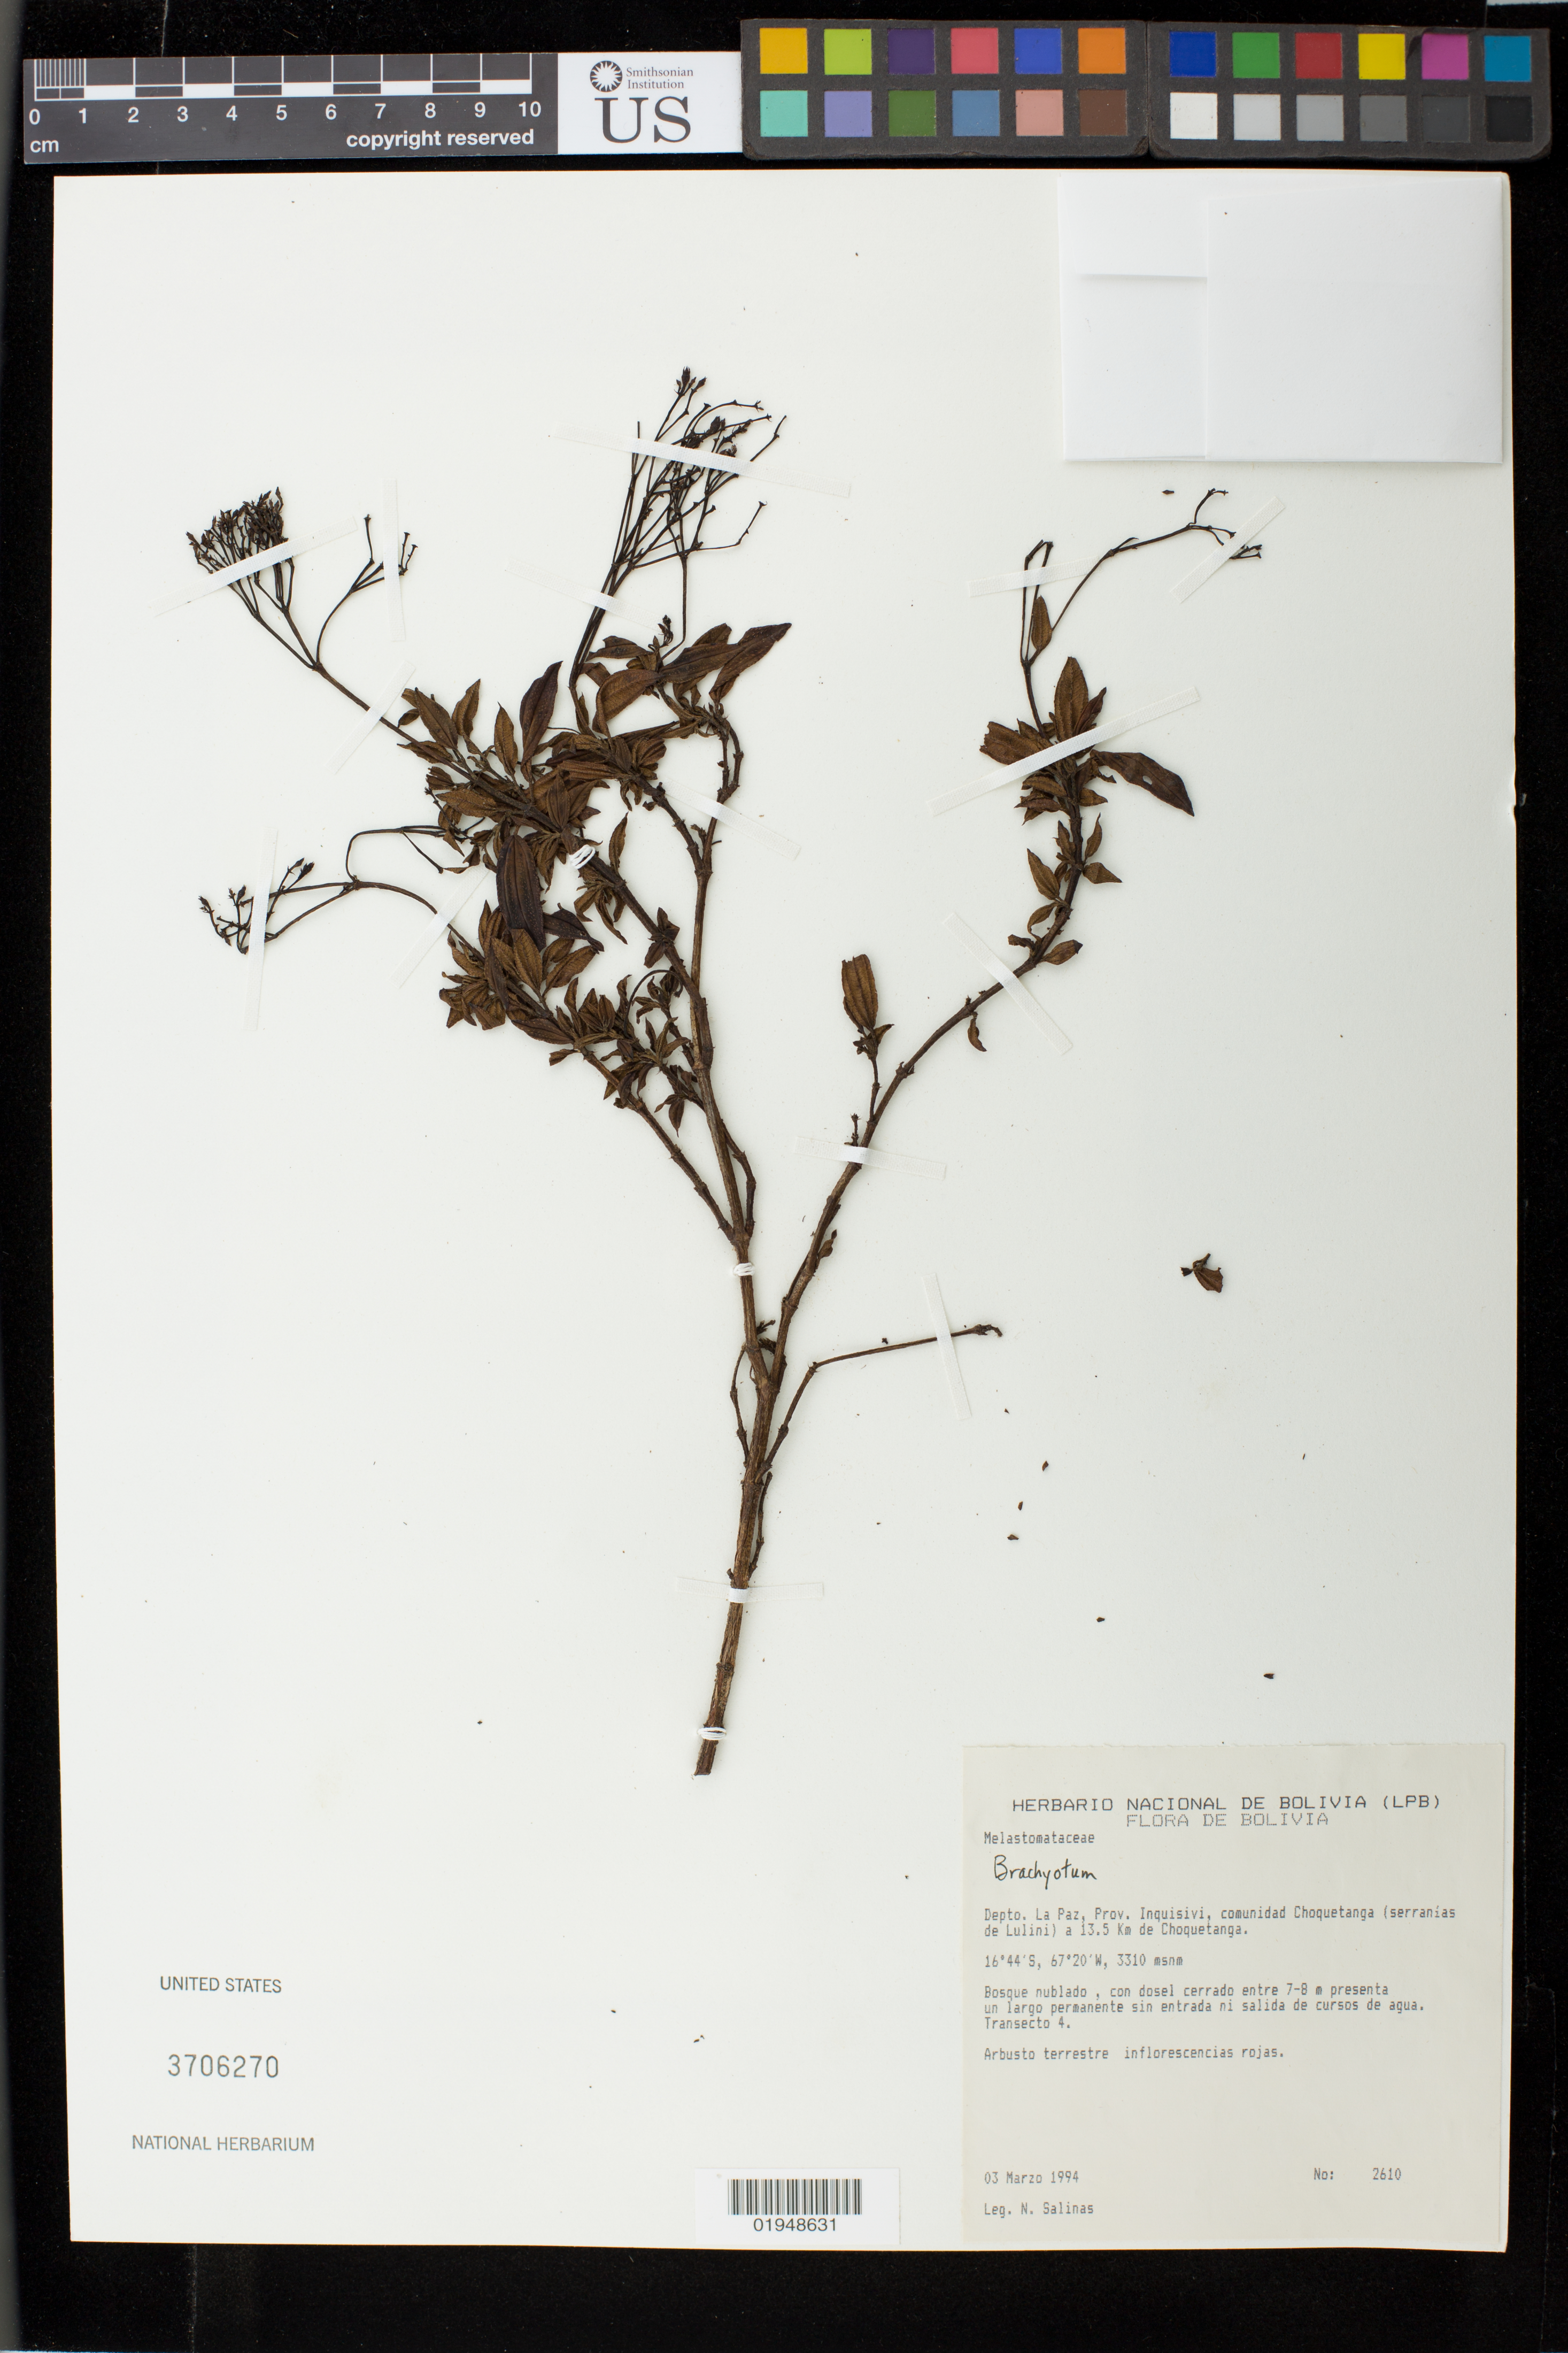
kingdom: Plantae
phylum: Tracheophyta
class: Magnoliopsida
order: Myrtales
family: Melastomataceae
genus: Brachyotum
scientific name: Brachyotum sp.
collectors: N. Salinas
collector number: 2610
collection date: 1994-03-03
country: Bolivia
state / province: La Paz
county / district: Inquisivi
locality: comunidad Choquetanga (serranias de Lulini) a 13.5 Km de Choquetanga.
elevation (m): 3310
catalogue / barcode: US 3706270